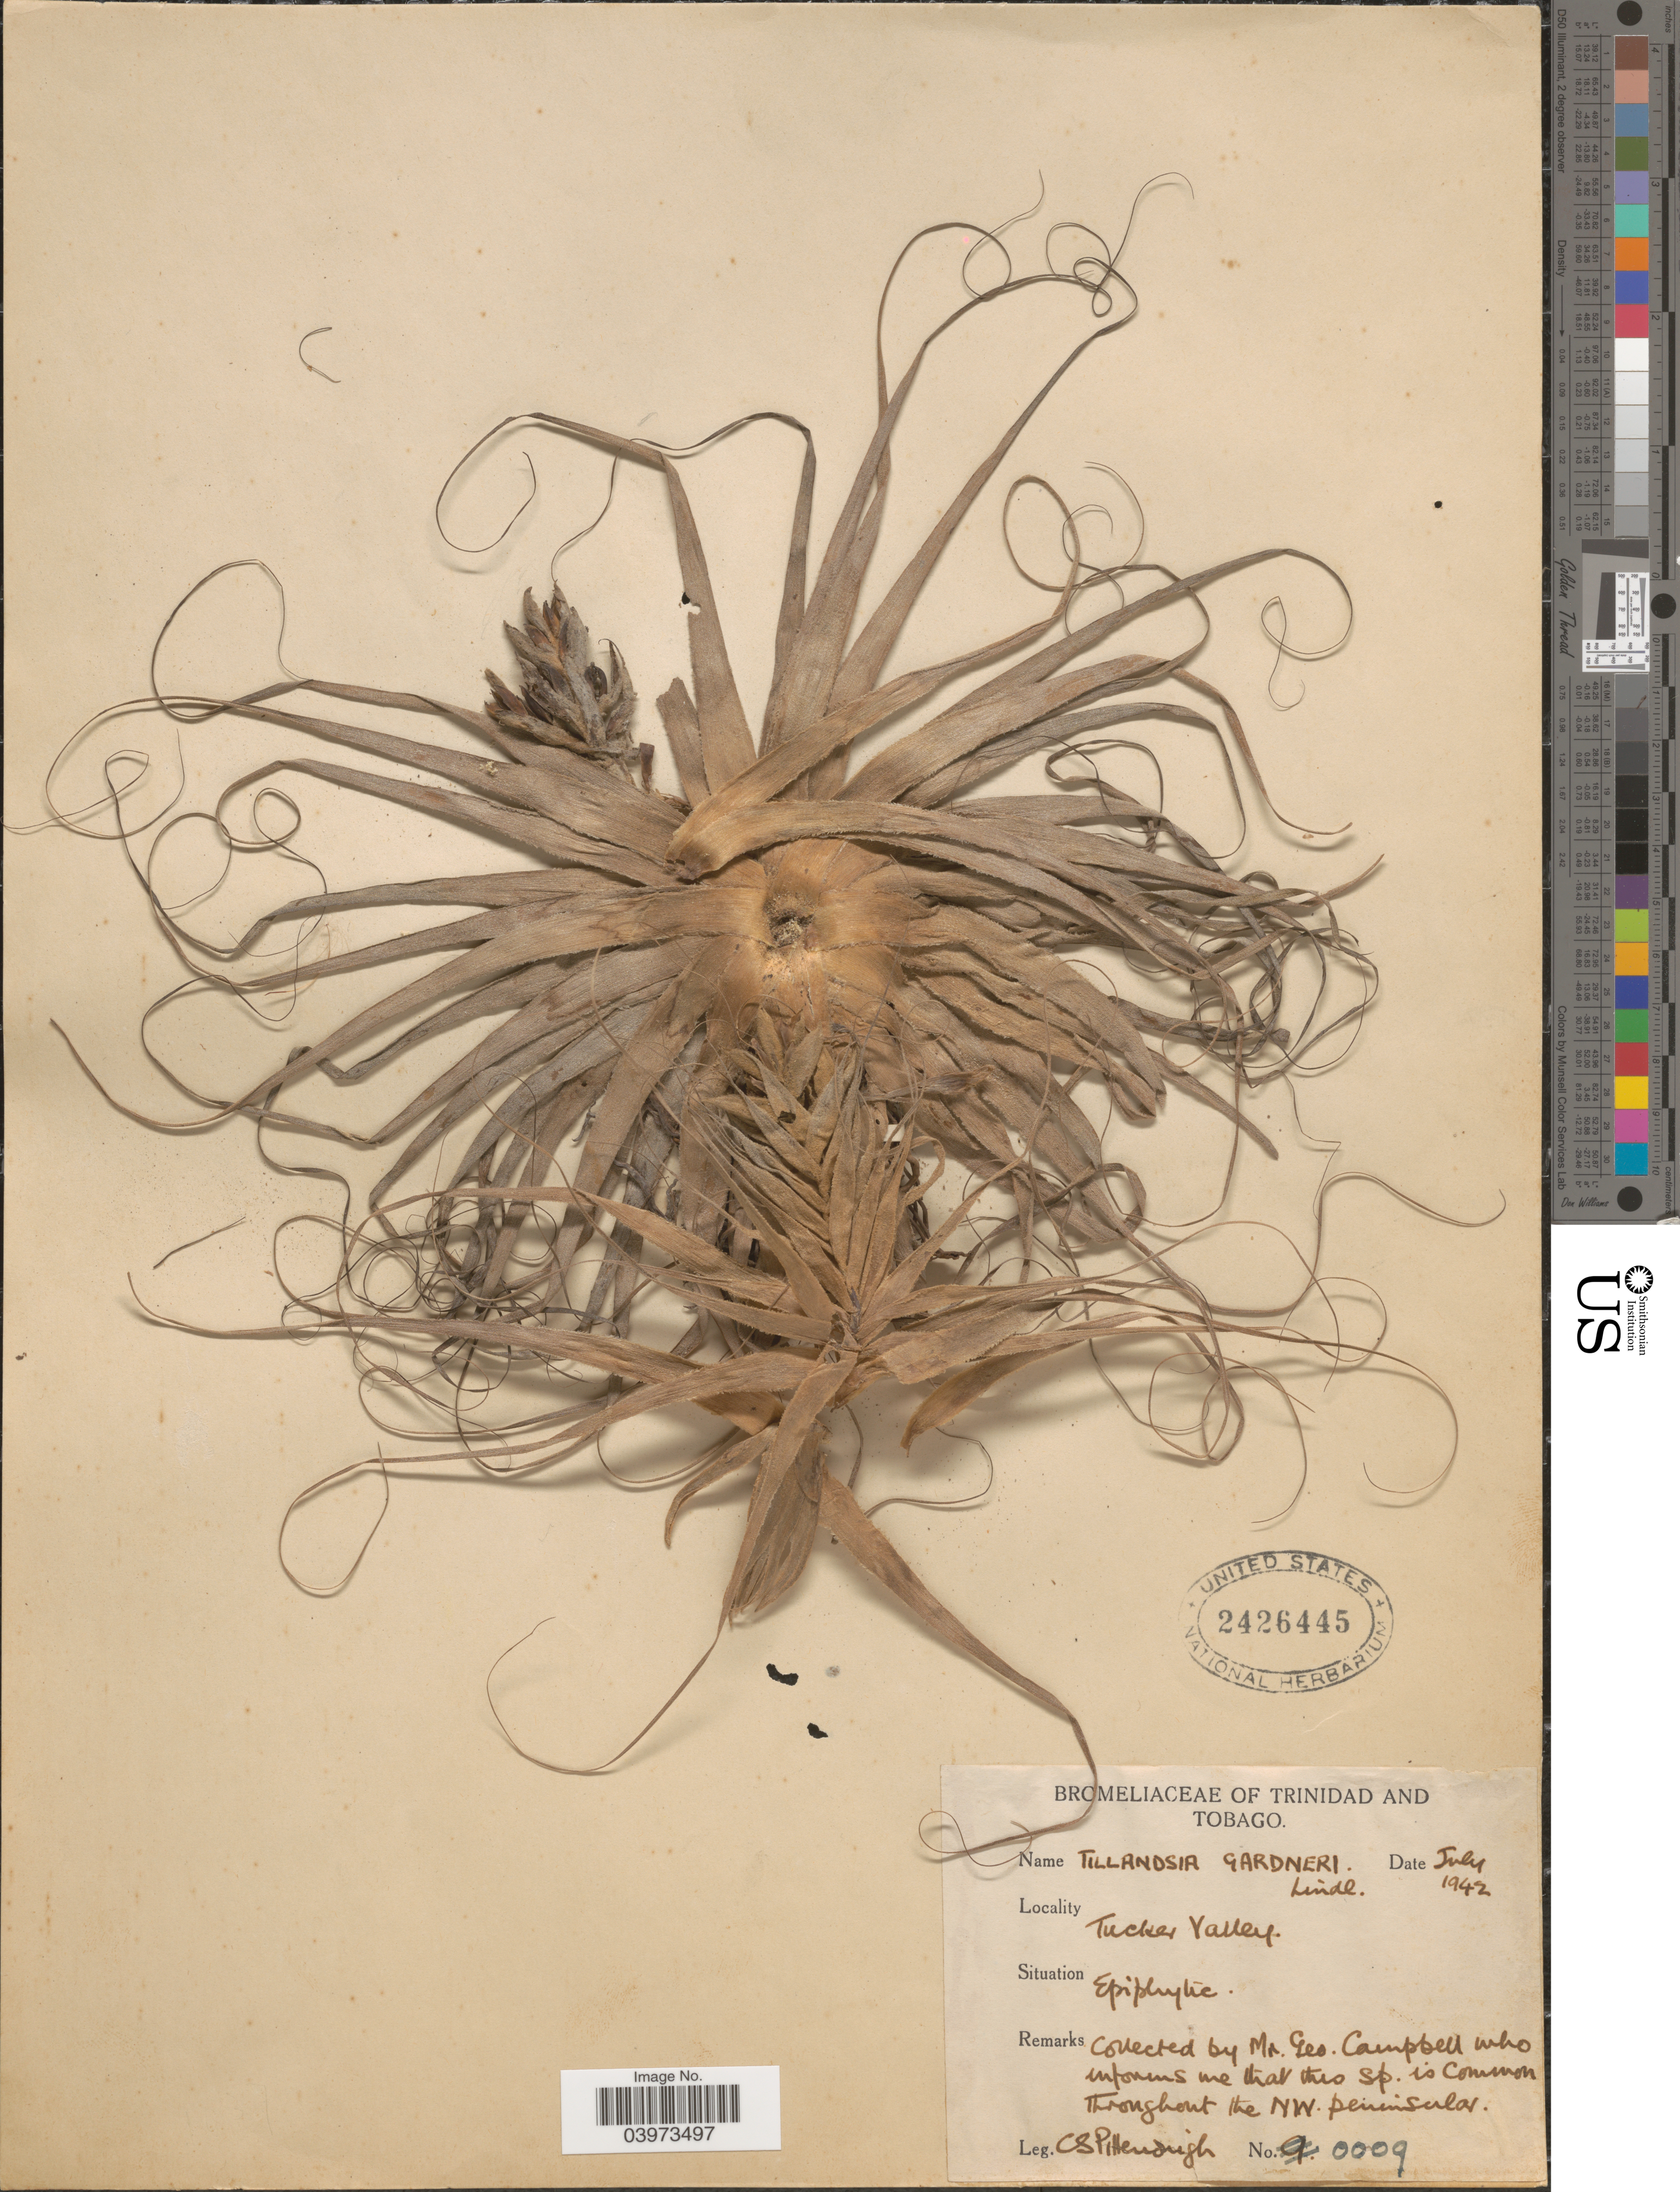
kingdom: Plantae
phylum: Tracheophyta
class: Liliopsida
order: Poales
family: Bromeliaceae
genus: Tillandsia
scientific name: Tillandsia gardneri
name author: Lindl.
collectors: C. Pittendrigh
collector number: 0009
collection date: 1942-07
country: Trinidad and Tobago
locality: Tucker Valley.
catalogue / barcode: US 2426445